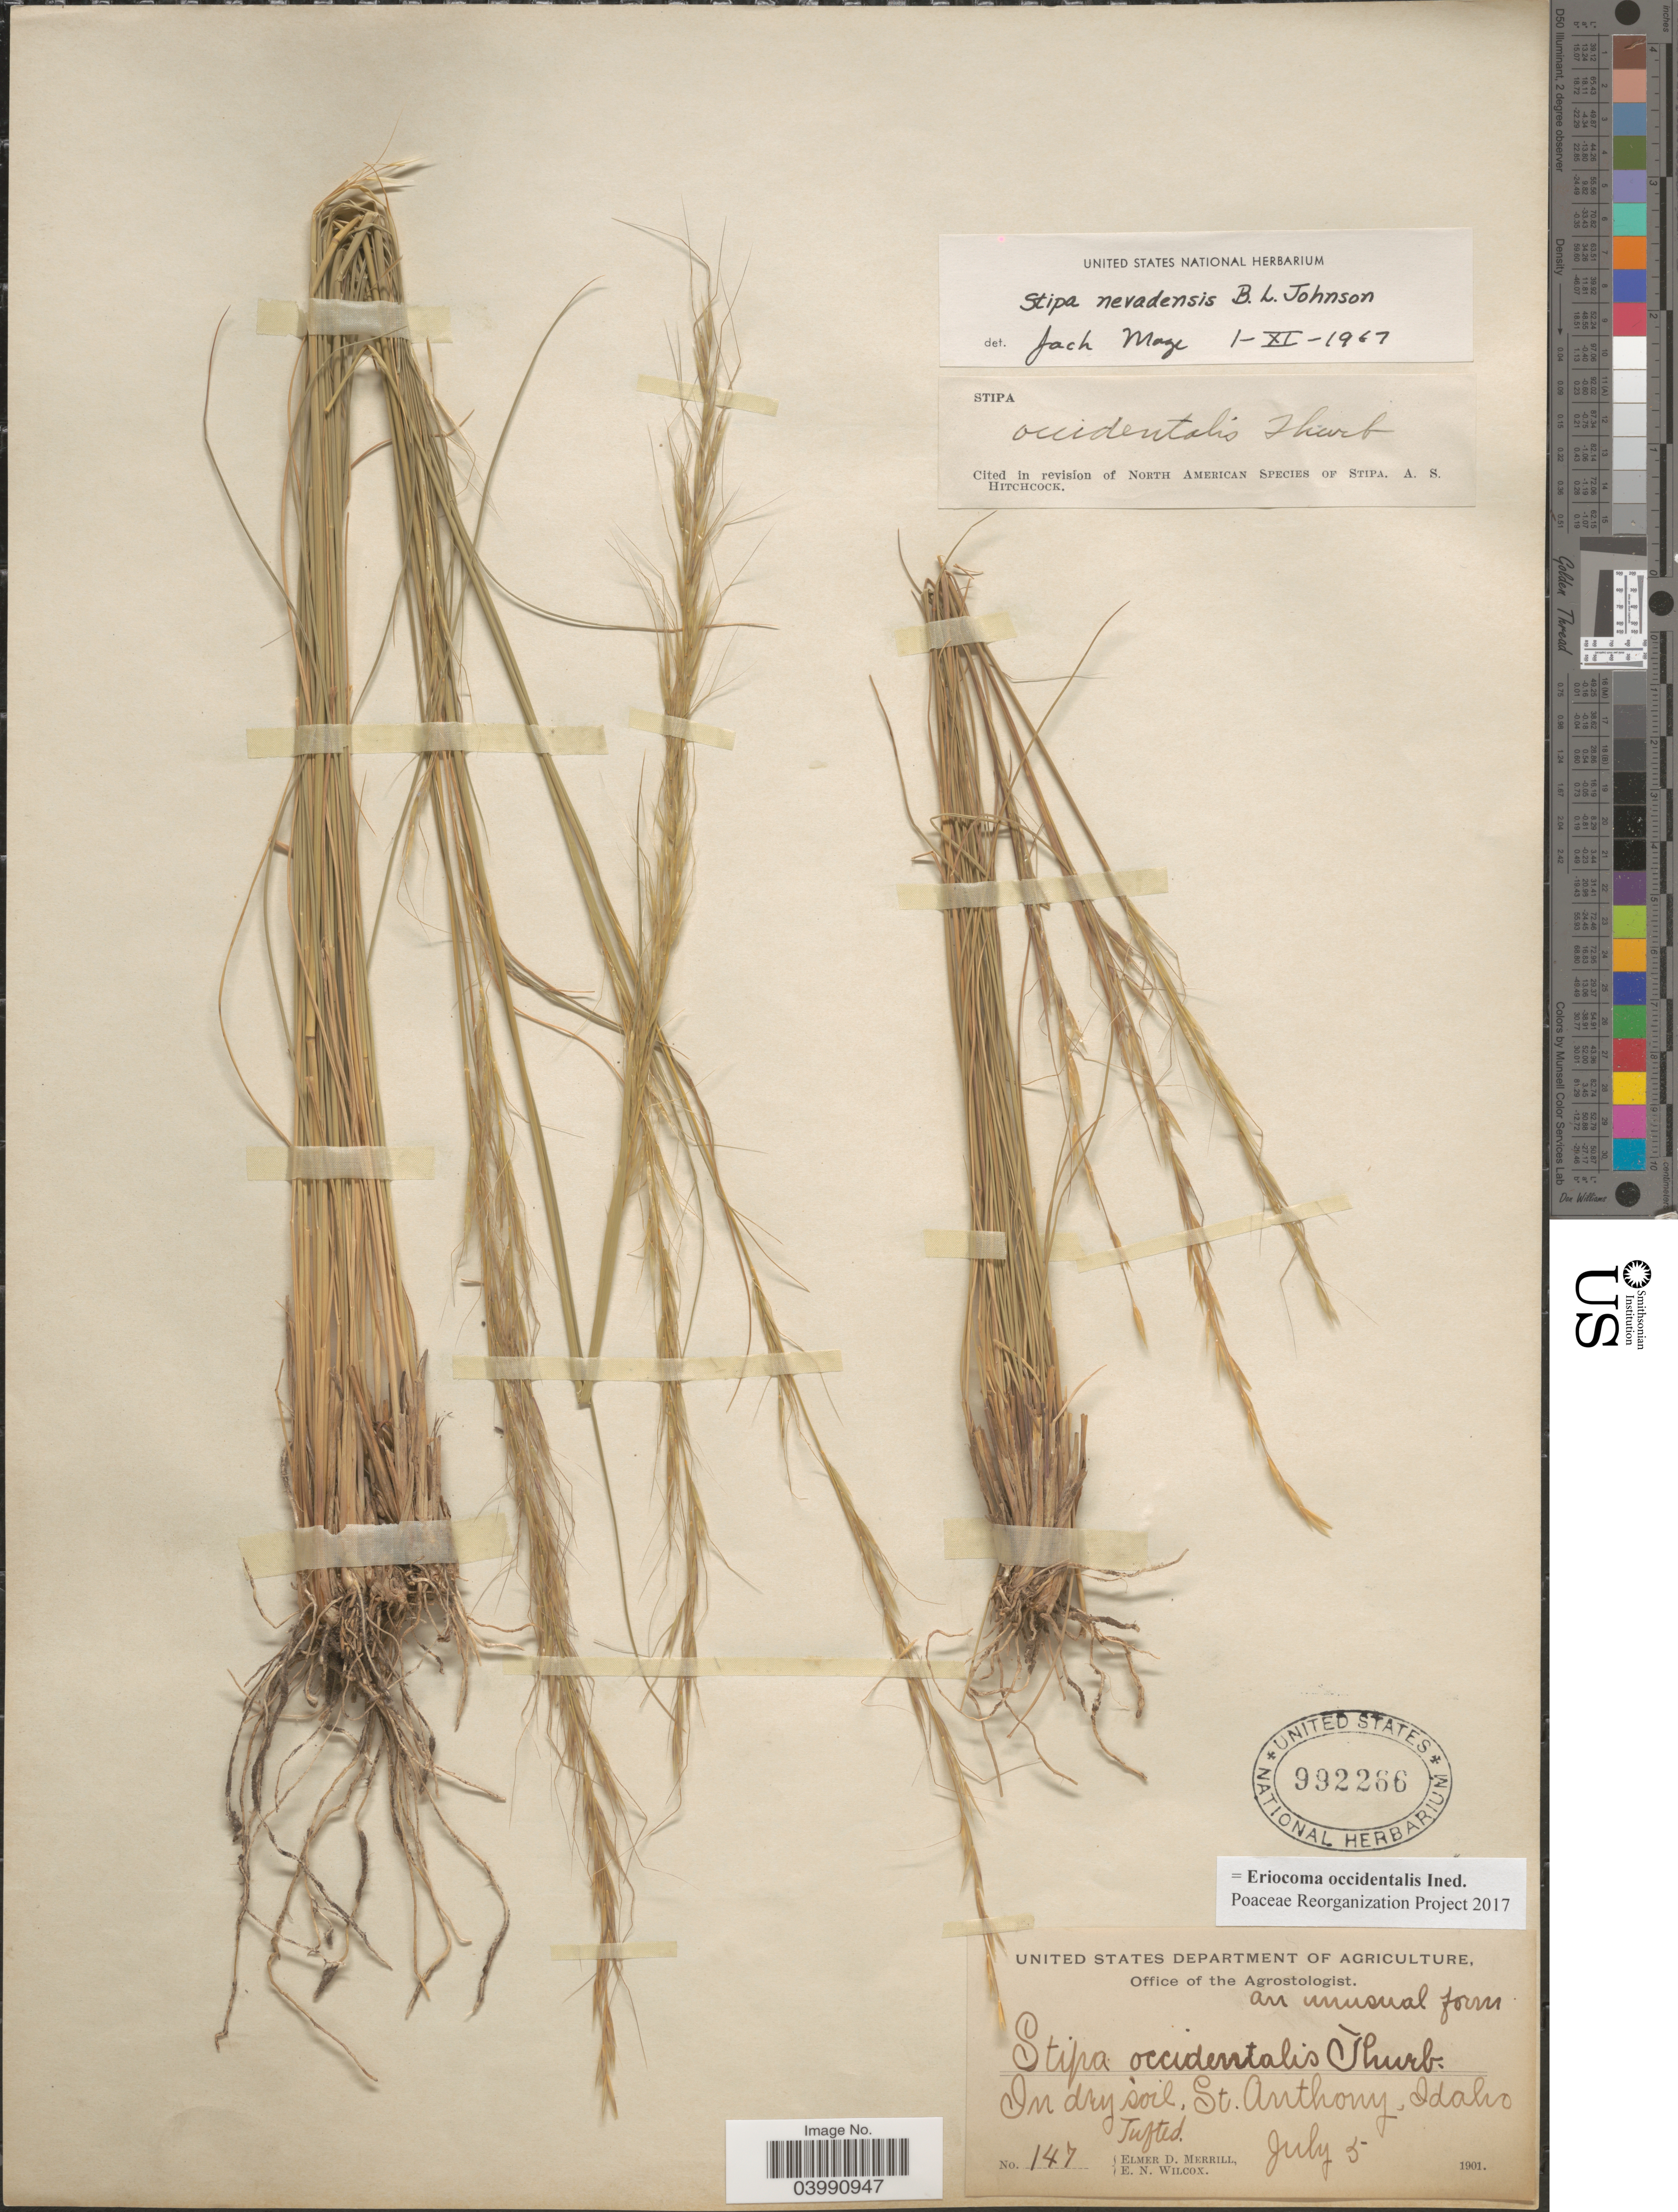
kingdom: Plantae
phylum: Tracheophyta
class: Liliopsida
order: Poales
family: Poaceae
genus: Eriocoma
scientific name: Eriocoma occidentalis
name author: (Thurb. ex S. Watson) Romasch.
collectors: E. D. Merrill & E. Wilcox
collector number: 147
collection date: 1901-07-05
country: United States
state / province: Idaho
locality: In dry soil, St. Anthony.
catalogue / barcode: US 992266